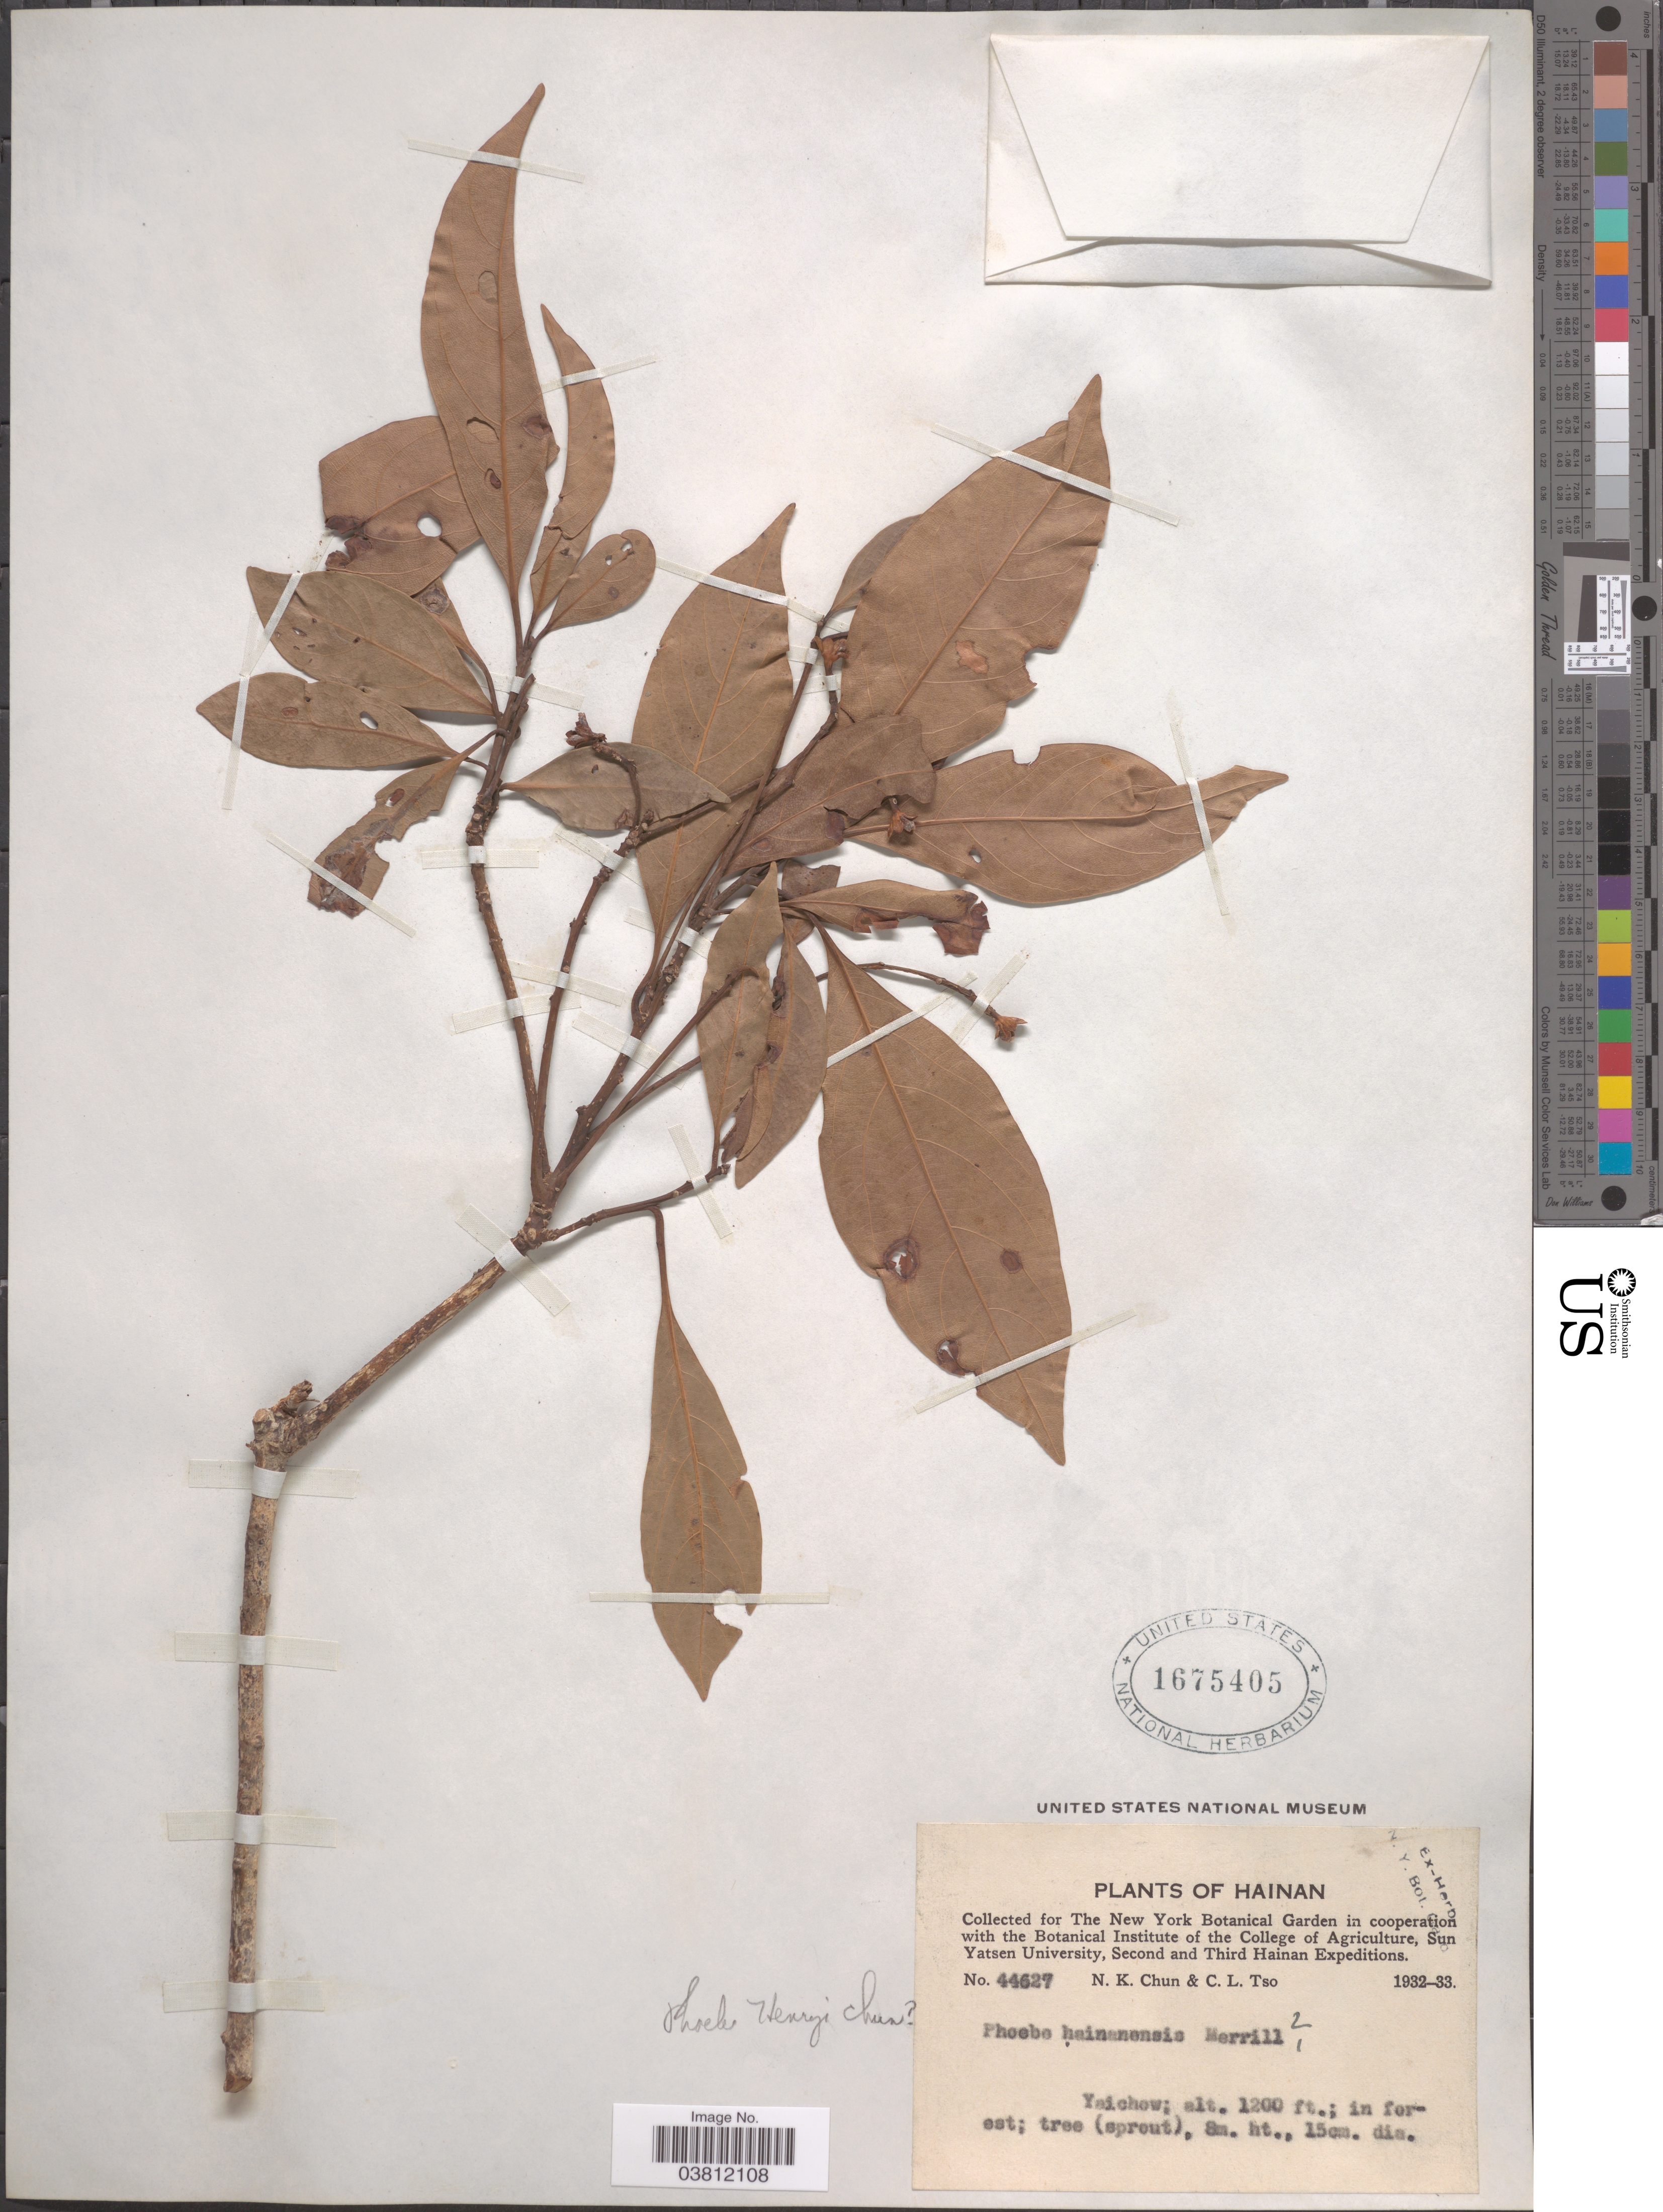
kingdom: Plantae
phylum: Tracheophyta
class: Magnoliopsida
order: Laurales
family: Lauraceae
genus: Phoebe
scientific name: Phoebe henryi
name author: (Hemsl.) Merr.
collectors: N. K. Chun & C. Tso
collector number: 44627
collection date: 1932/1933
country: China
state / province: Hainan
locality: Yaichow.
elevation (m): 366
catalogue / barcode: US 1675405